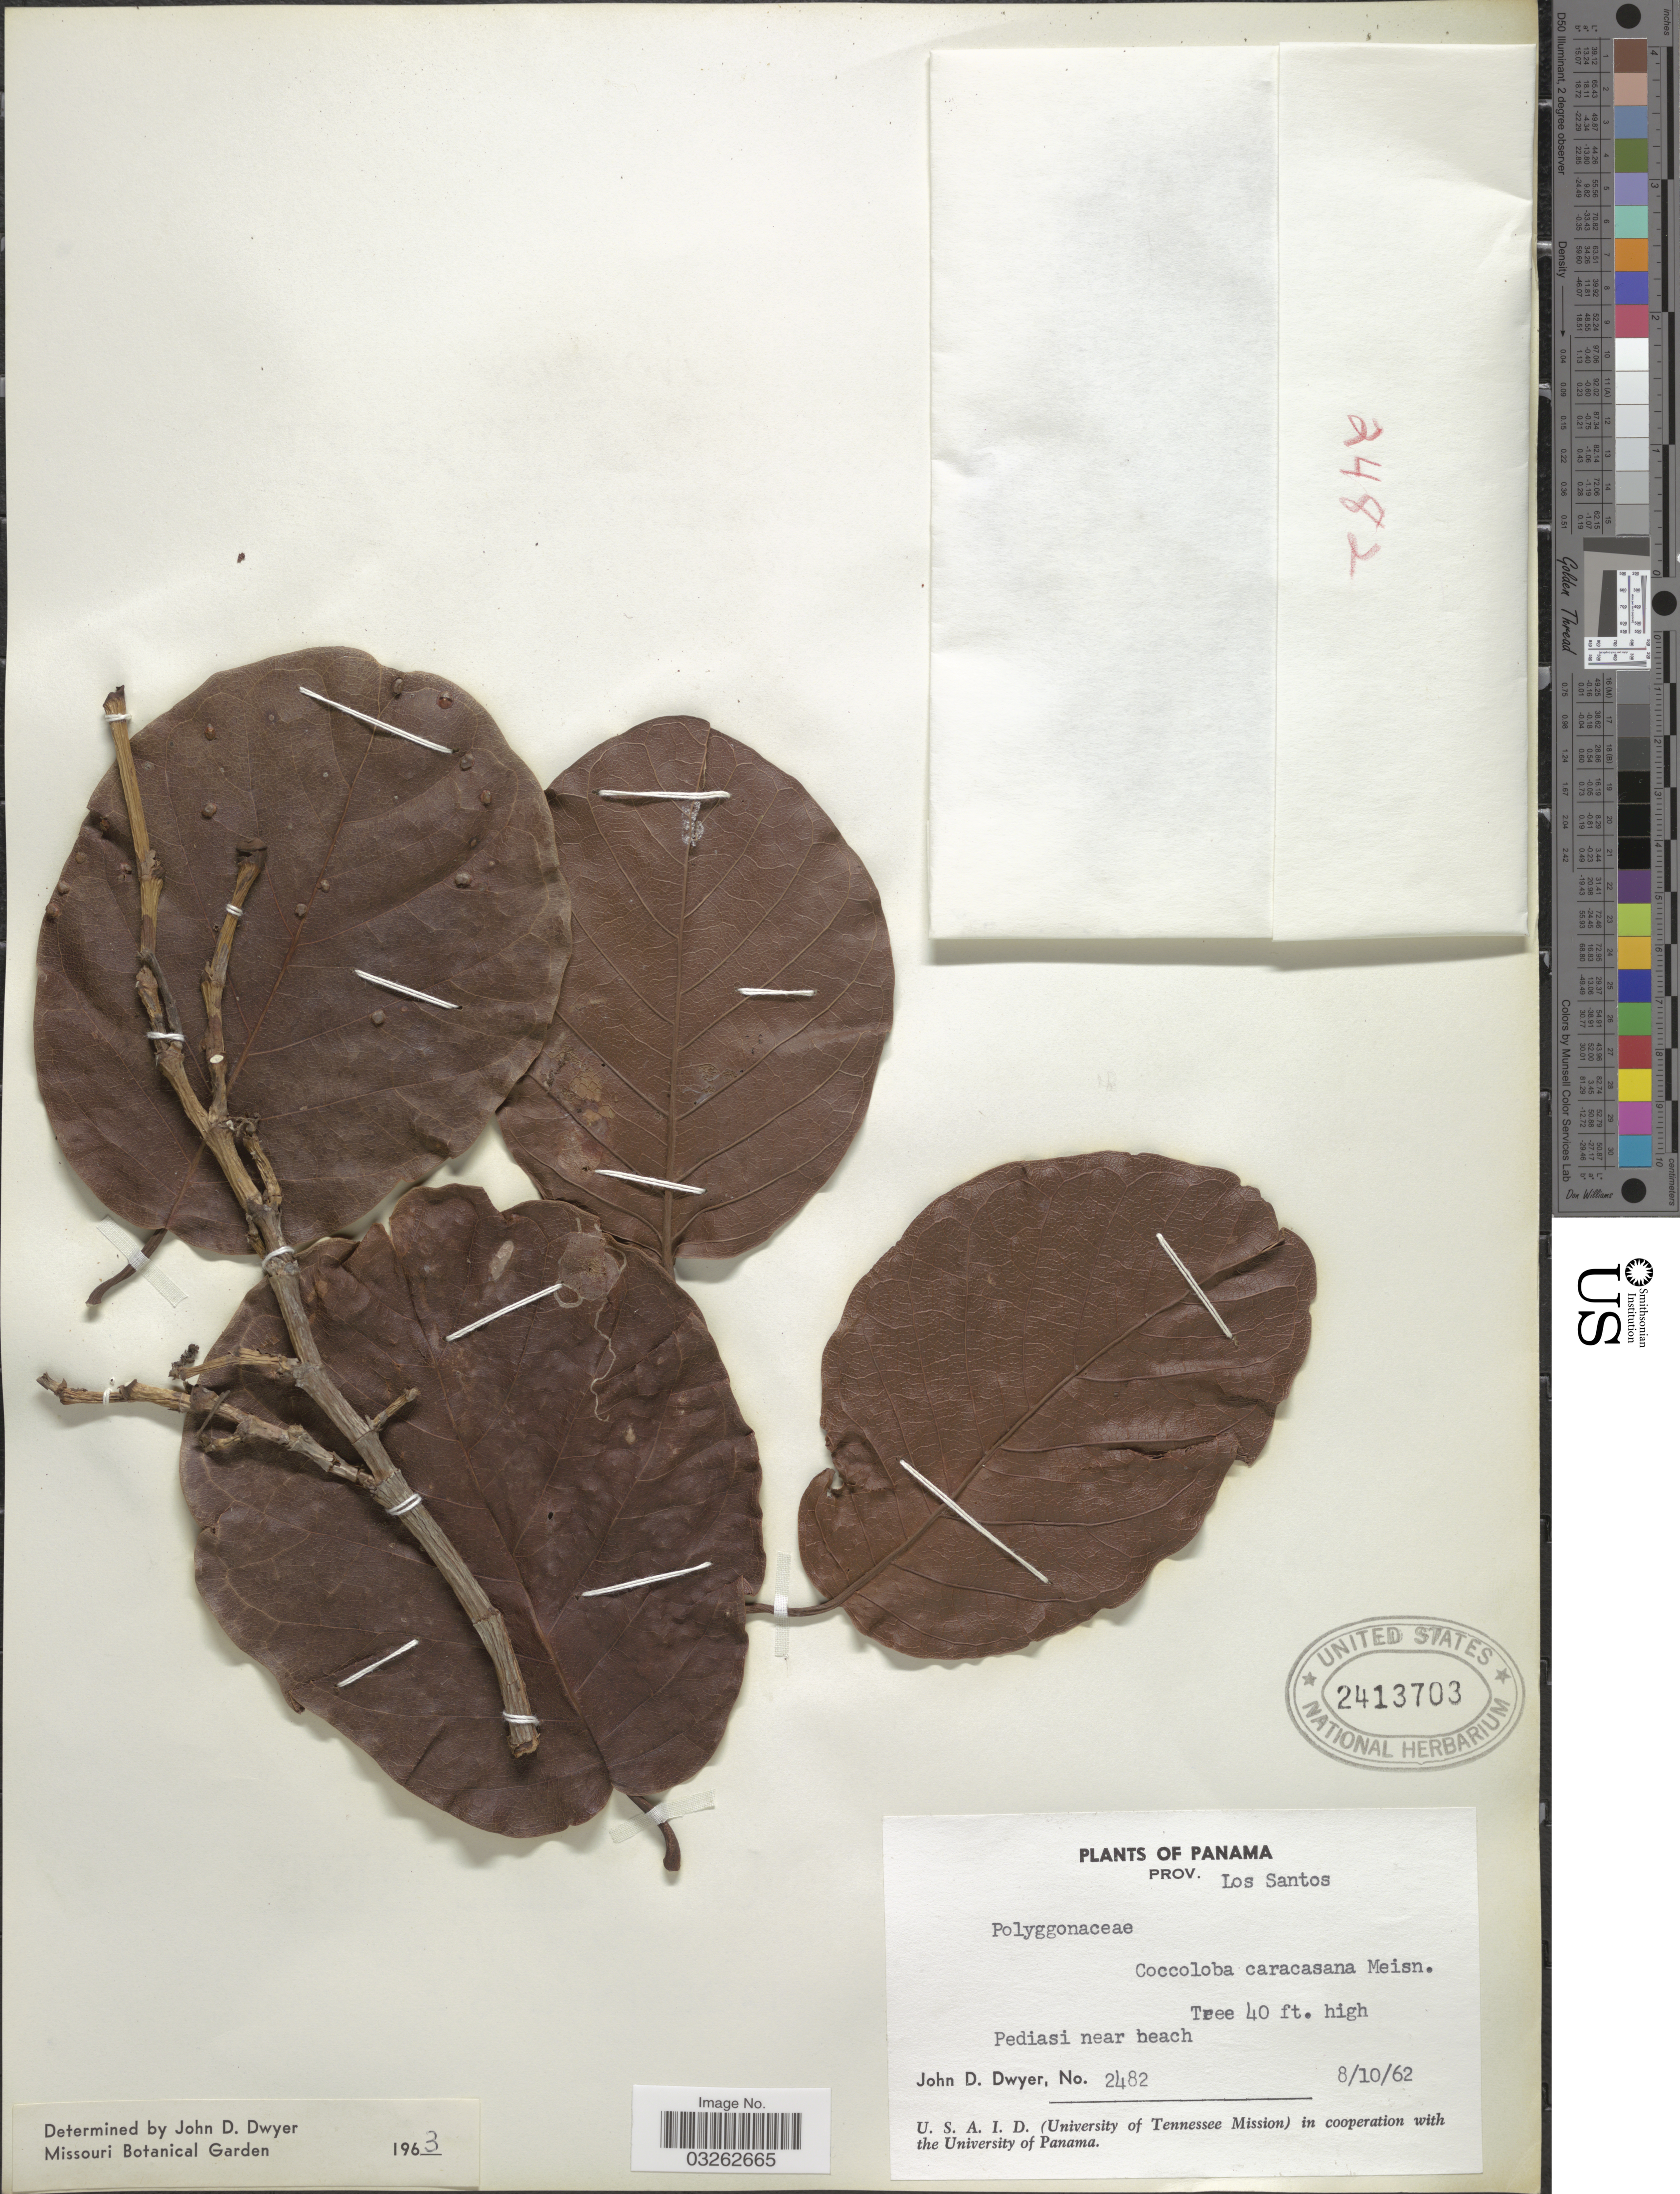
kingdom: Plantae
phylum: Tracheophyta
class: Magnoliopsida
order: Caryophyllales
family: Polygonaceae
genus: Coccoloba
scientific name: Coccoloba caracasana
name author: Meisn.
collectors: J. D. Dwyer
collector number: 2482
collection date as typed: Transcribed d/m/y: 8/10/62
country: Panama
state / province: Los Santos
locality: Pediasi near beach.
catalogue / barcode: US 2413703